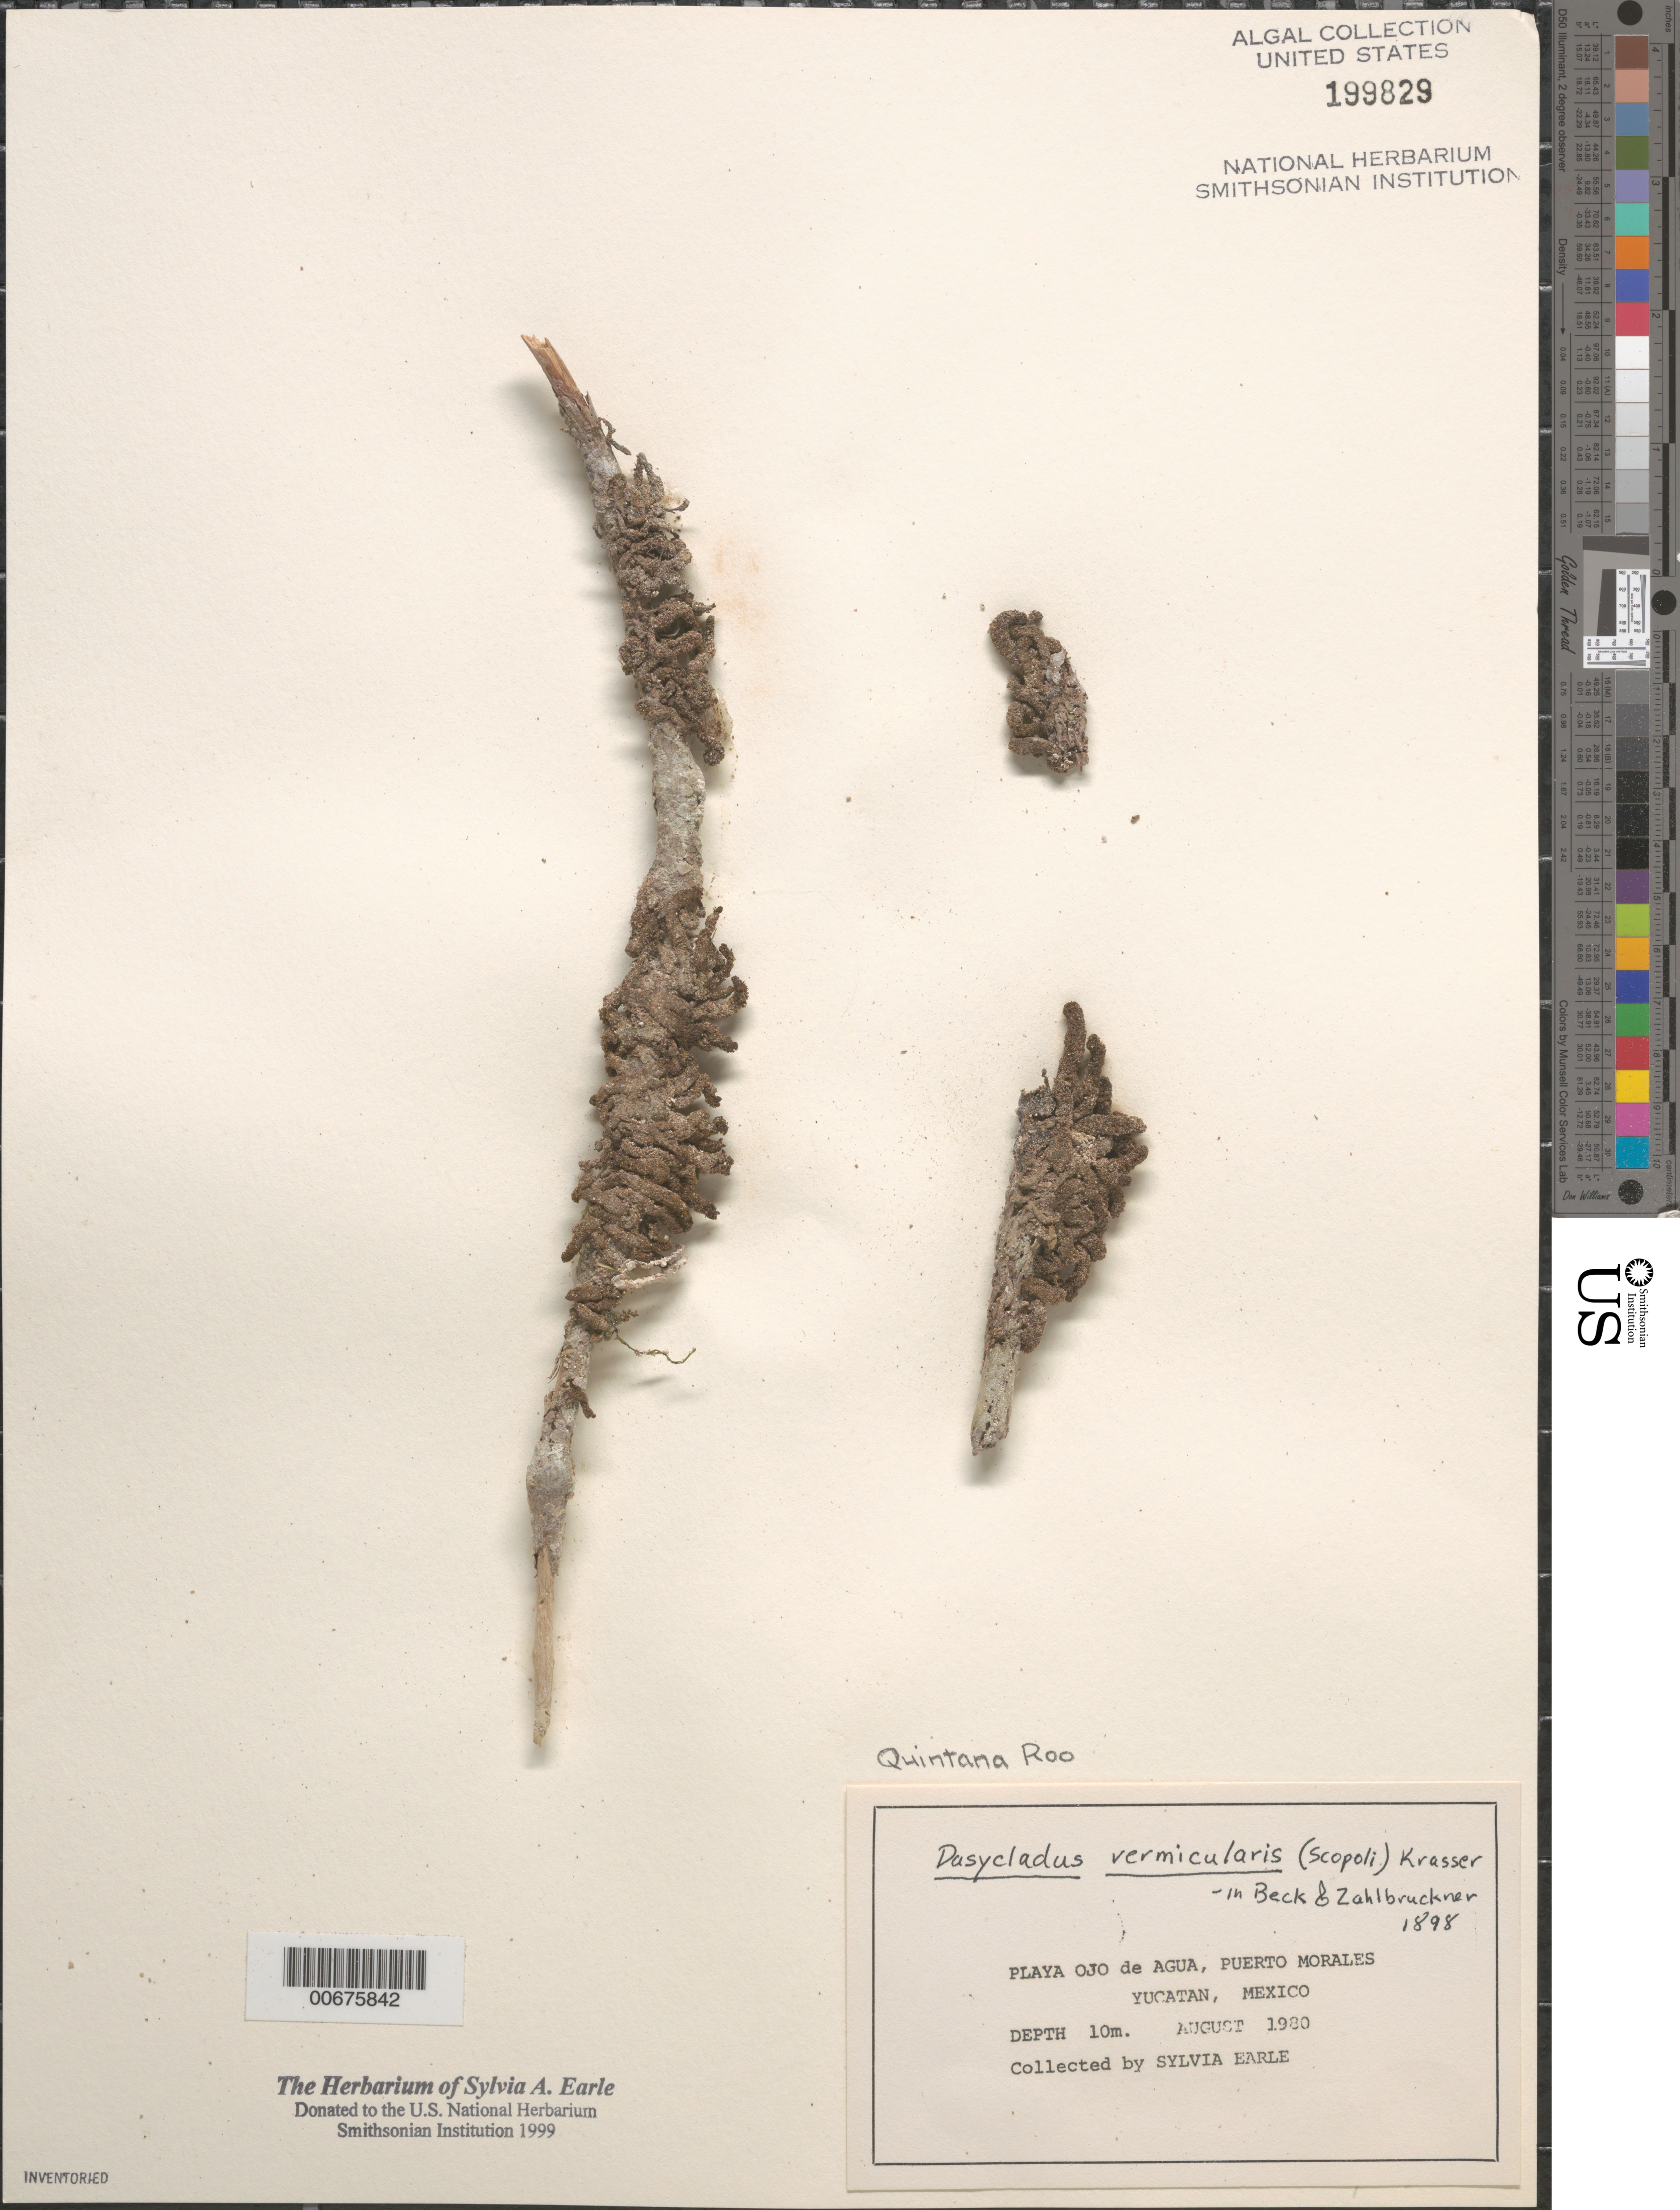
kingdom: Plantae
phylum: Chlorophyta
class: Ulvophyceae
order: Dasycladales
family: Dasycladaceae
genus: Dasycladus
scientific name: Dasycladus vermicularis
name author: (Scop.) Krasser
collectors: S. A. Earle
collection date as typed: Aug 1980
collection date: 1980-08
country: Mexico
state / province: Quintana Roo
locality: Playa Ojo de Agua, Puerto Morales, Yucatan Peninsula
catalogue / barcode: US 199829